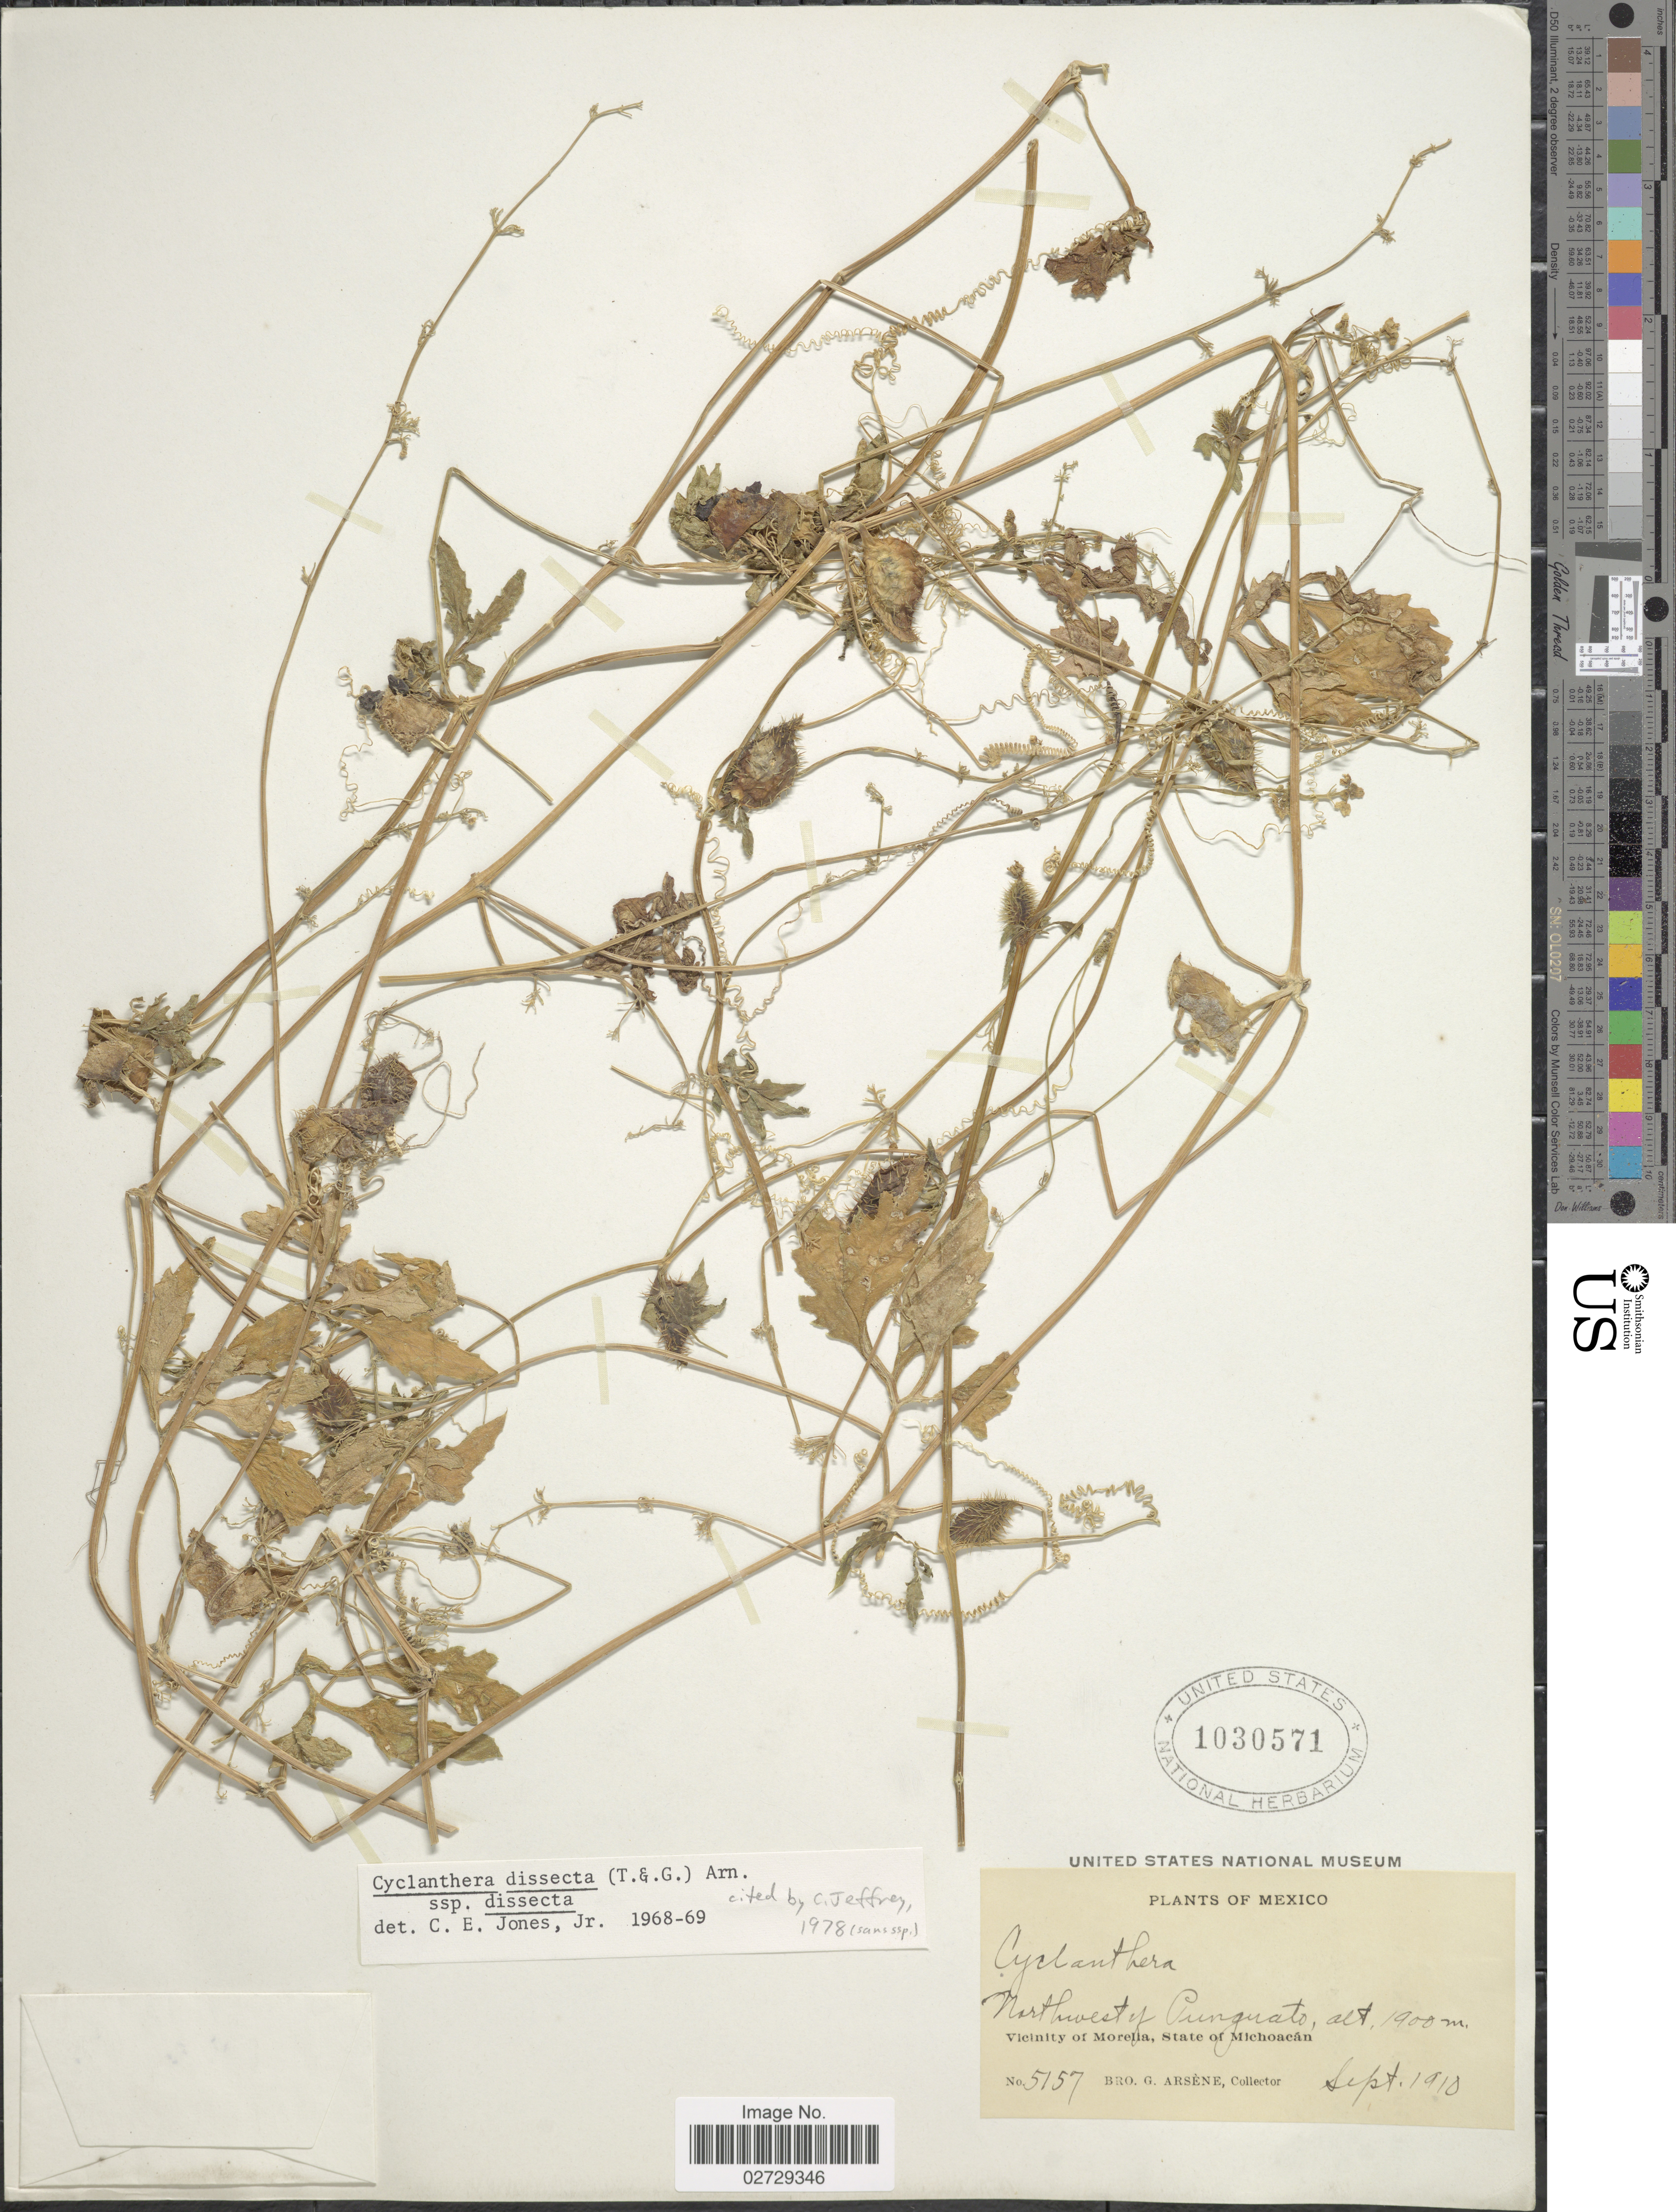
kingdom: Plantae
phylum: Tracheophyta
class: Magnoliopsida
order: Cucurbitales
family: Cucurbitaceae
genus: Cyclanthera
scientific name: Cyclanthera dissecta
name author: (Torr. & A. Gray) Arn.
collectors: Bro. G. Arsène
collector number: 5157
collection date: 1910-09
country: Mexico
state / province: Michoacán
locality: Northwest of Punguato. Vicinity of Morelia.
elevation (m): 1900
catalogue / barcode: US 1030571